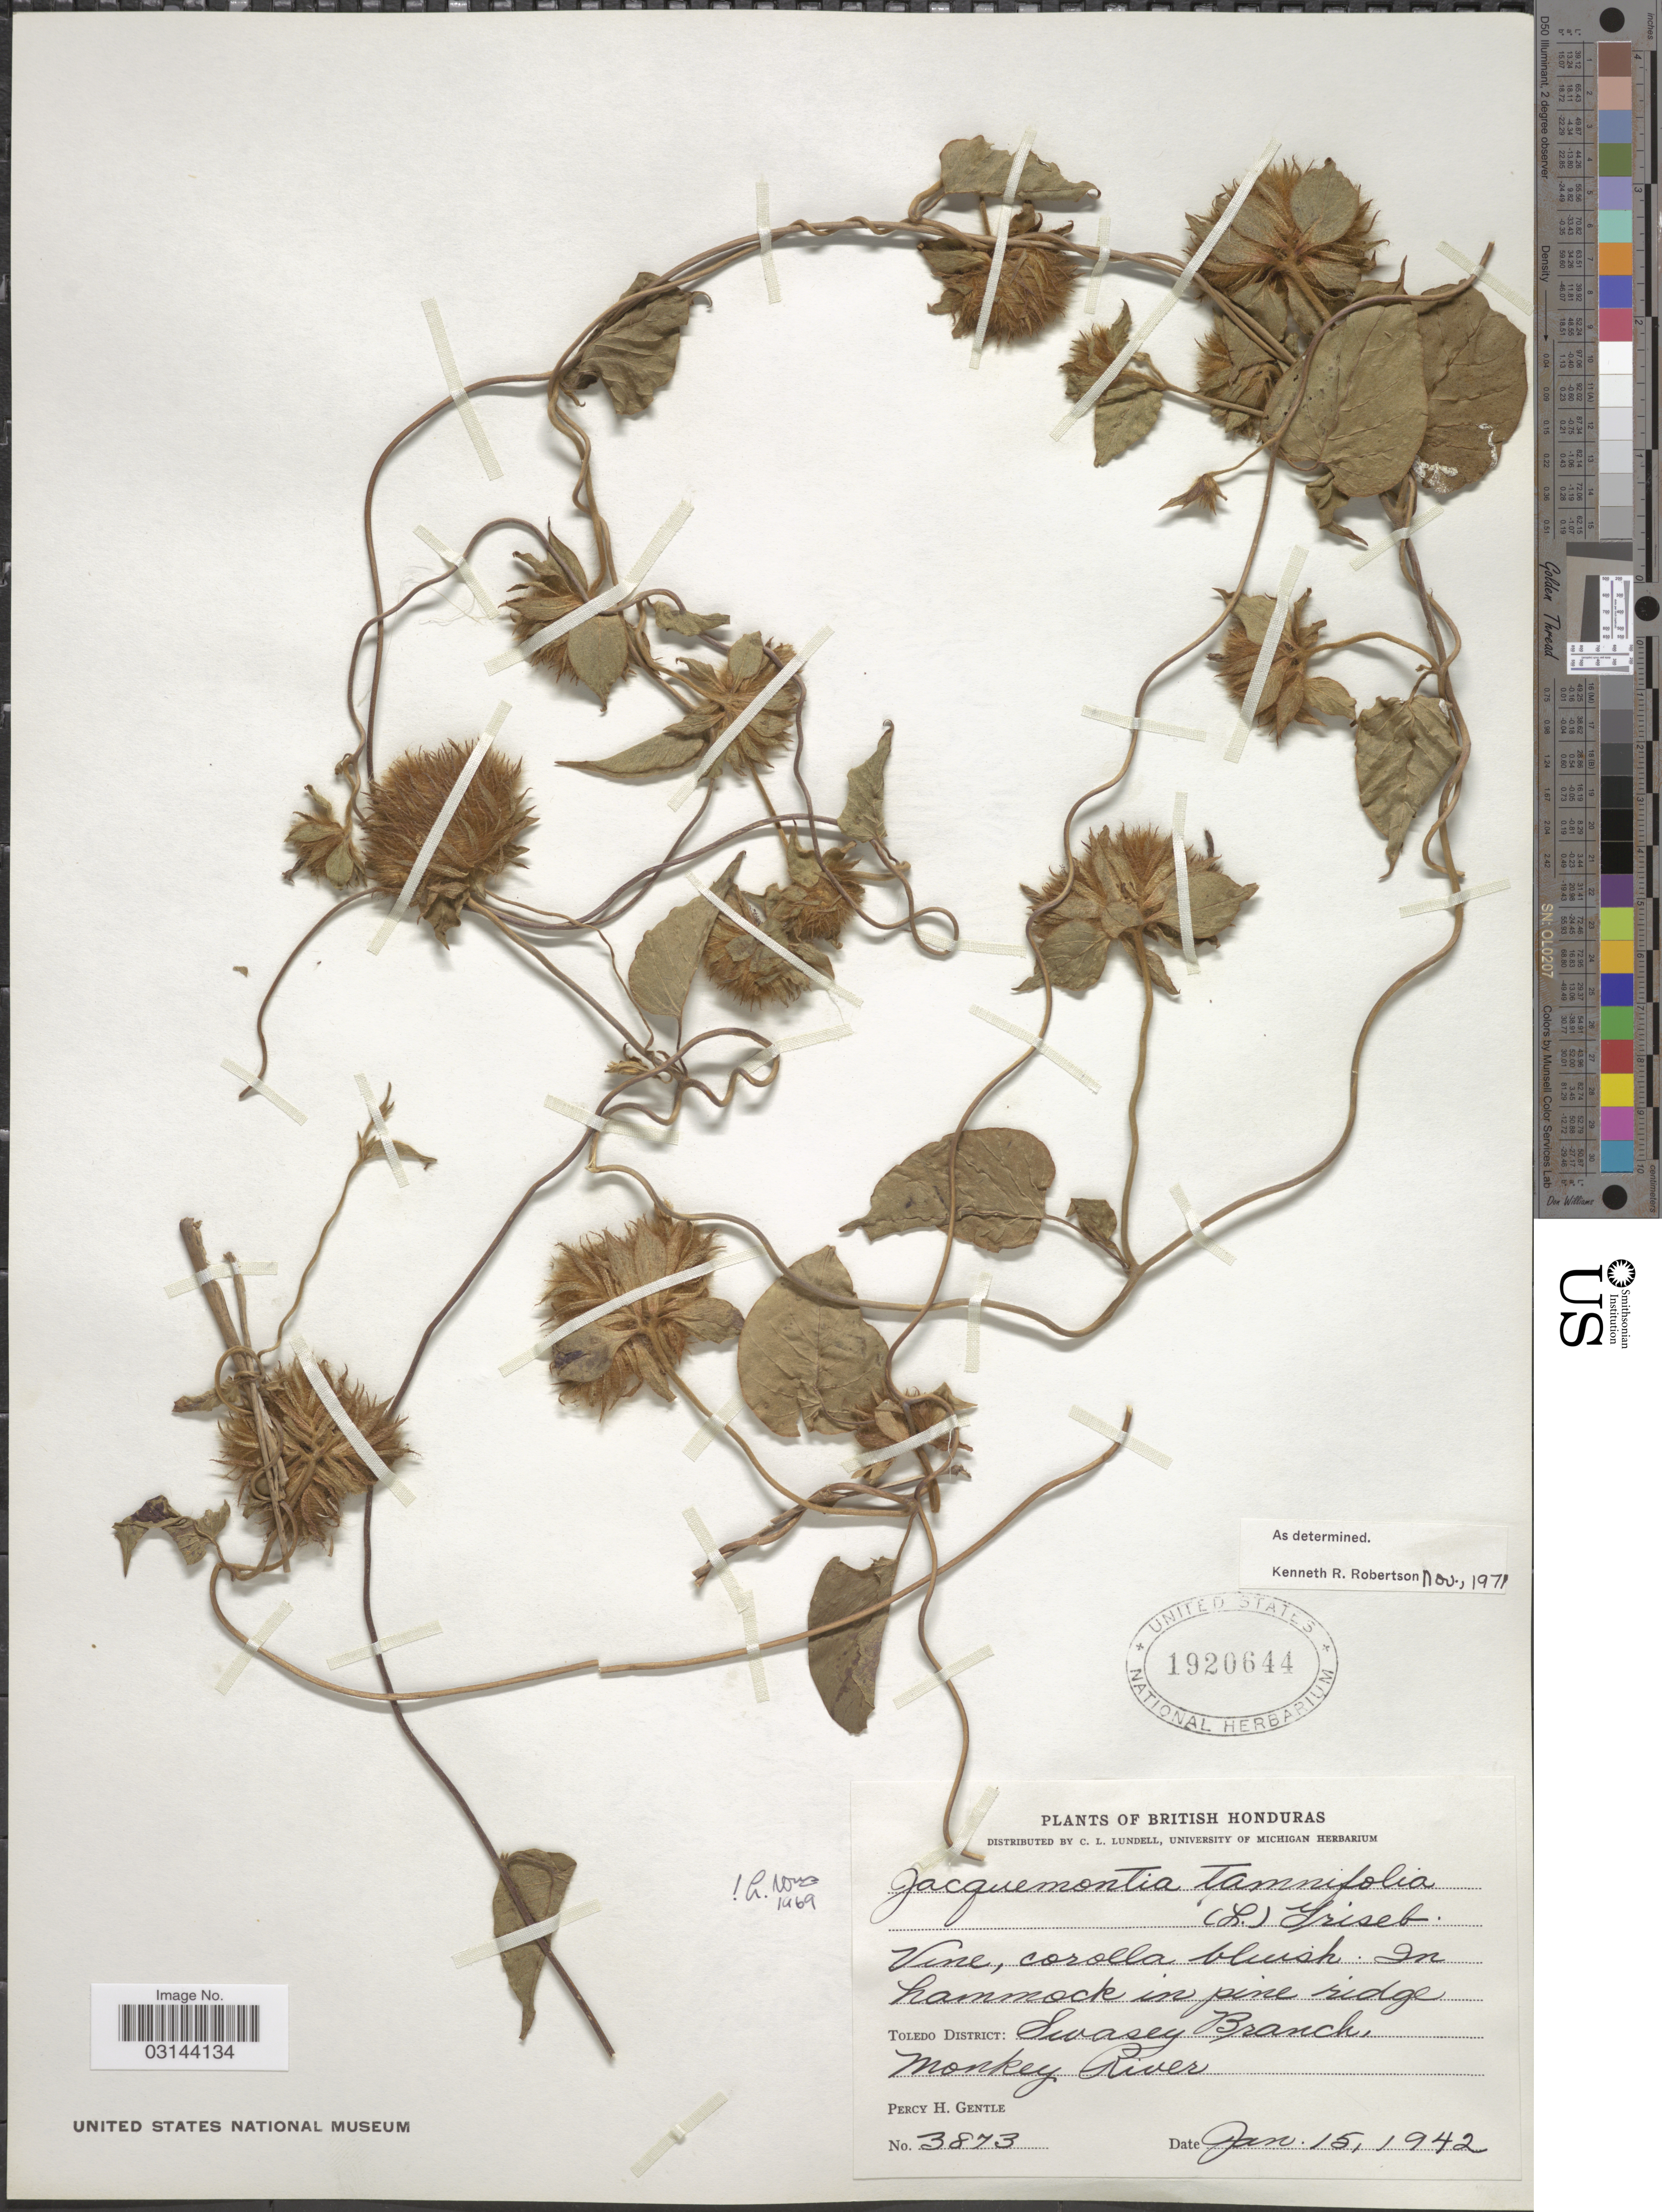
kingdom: Plantae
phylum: Tracheophyta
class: Magnoliopsida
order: Solanales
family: Convolvulaceae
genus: Jacquemontia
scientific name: Jacquemontia tamnifolia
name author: (L.) Griseb.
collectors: P. H. Gentle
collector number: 3873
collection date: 1942-01-15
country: Belize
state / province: Toledo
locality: British Honduras, Toledo District: Swasey Branch Monkey River.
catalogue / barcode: US 1920644